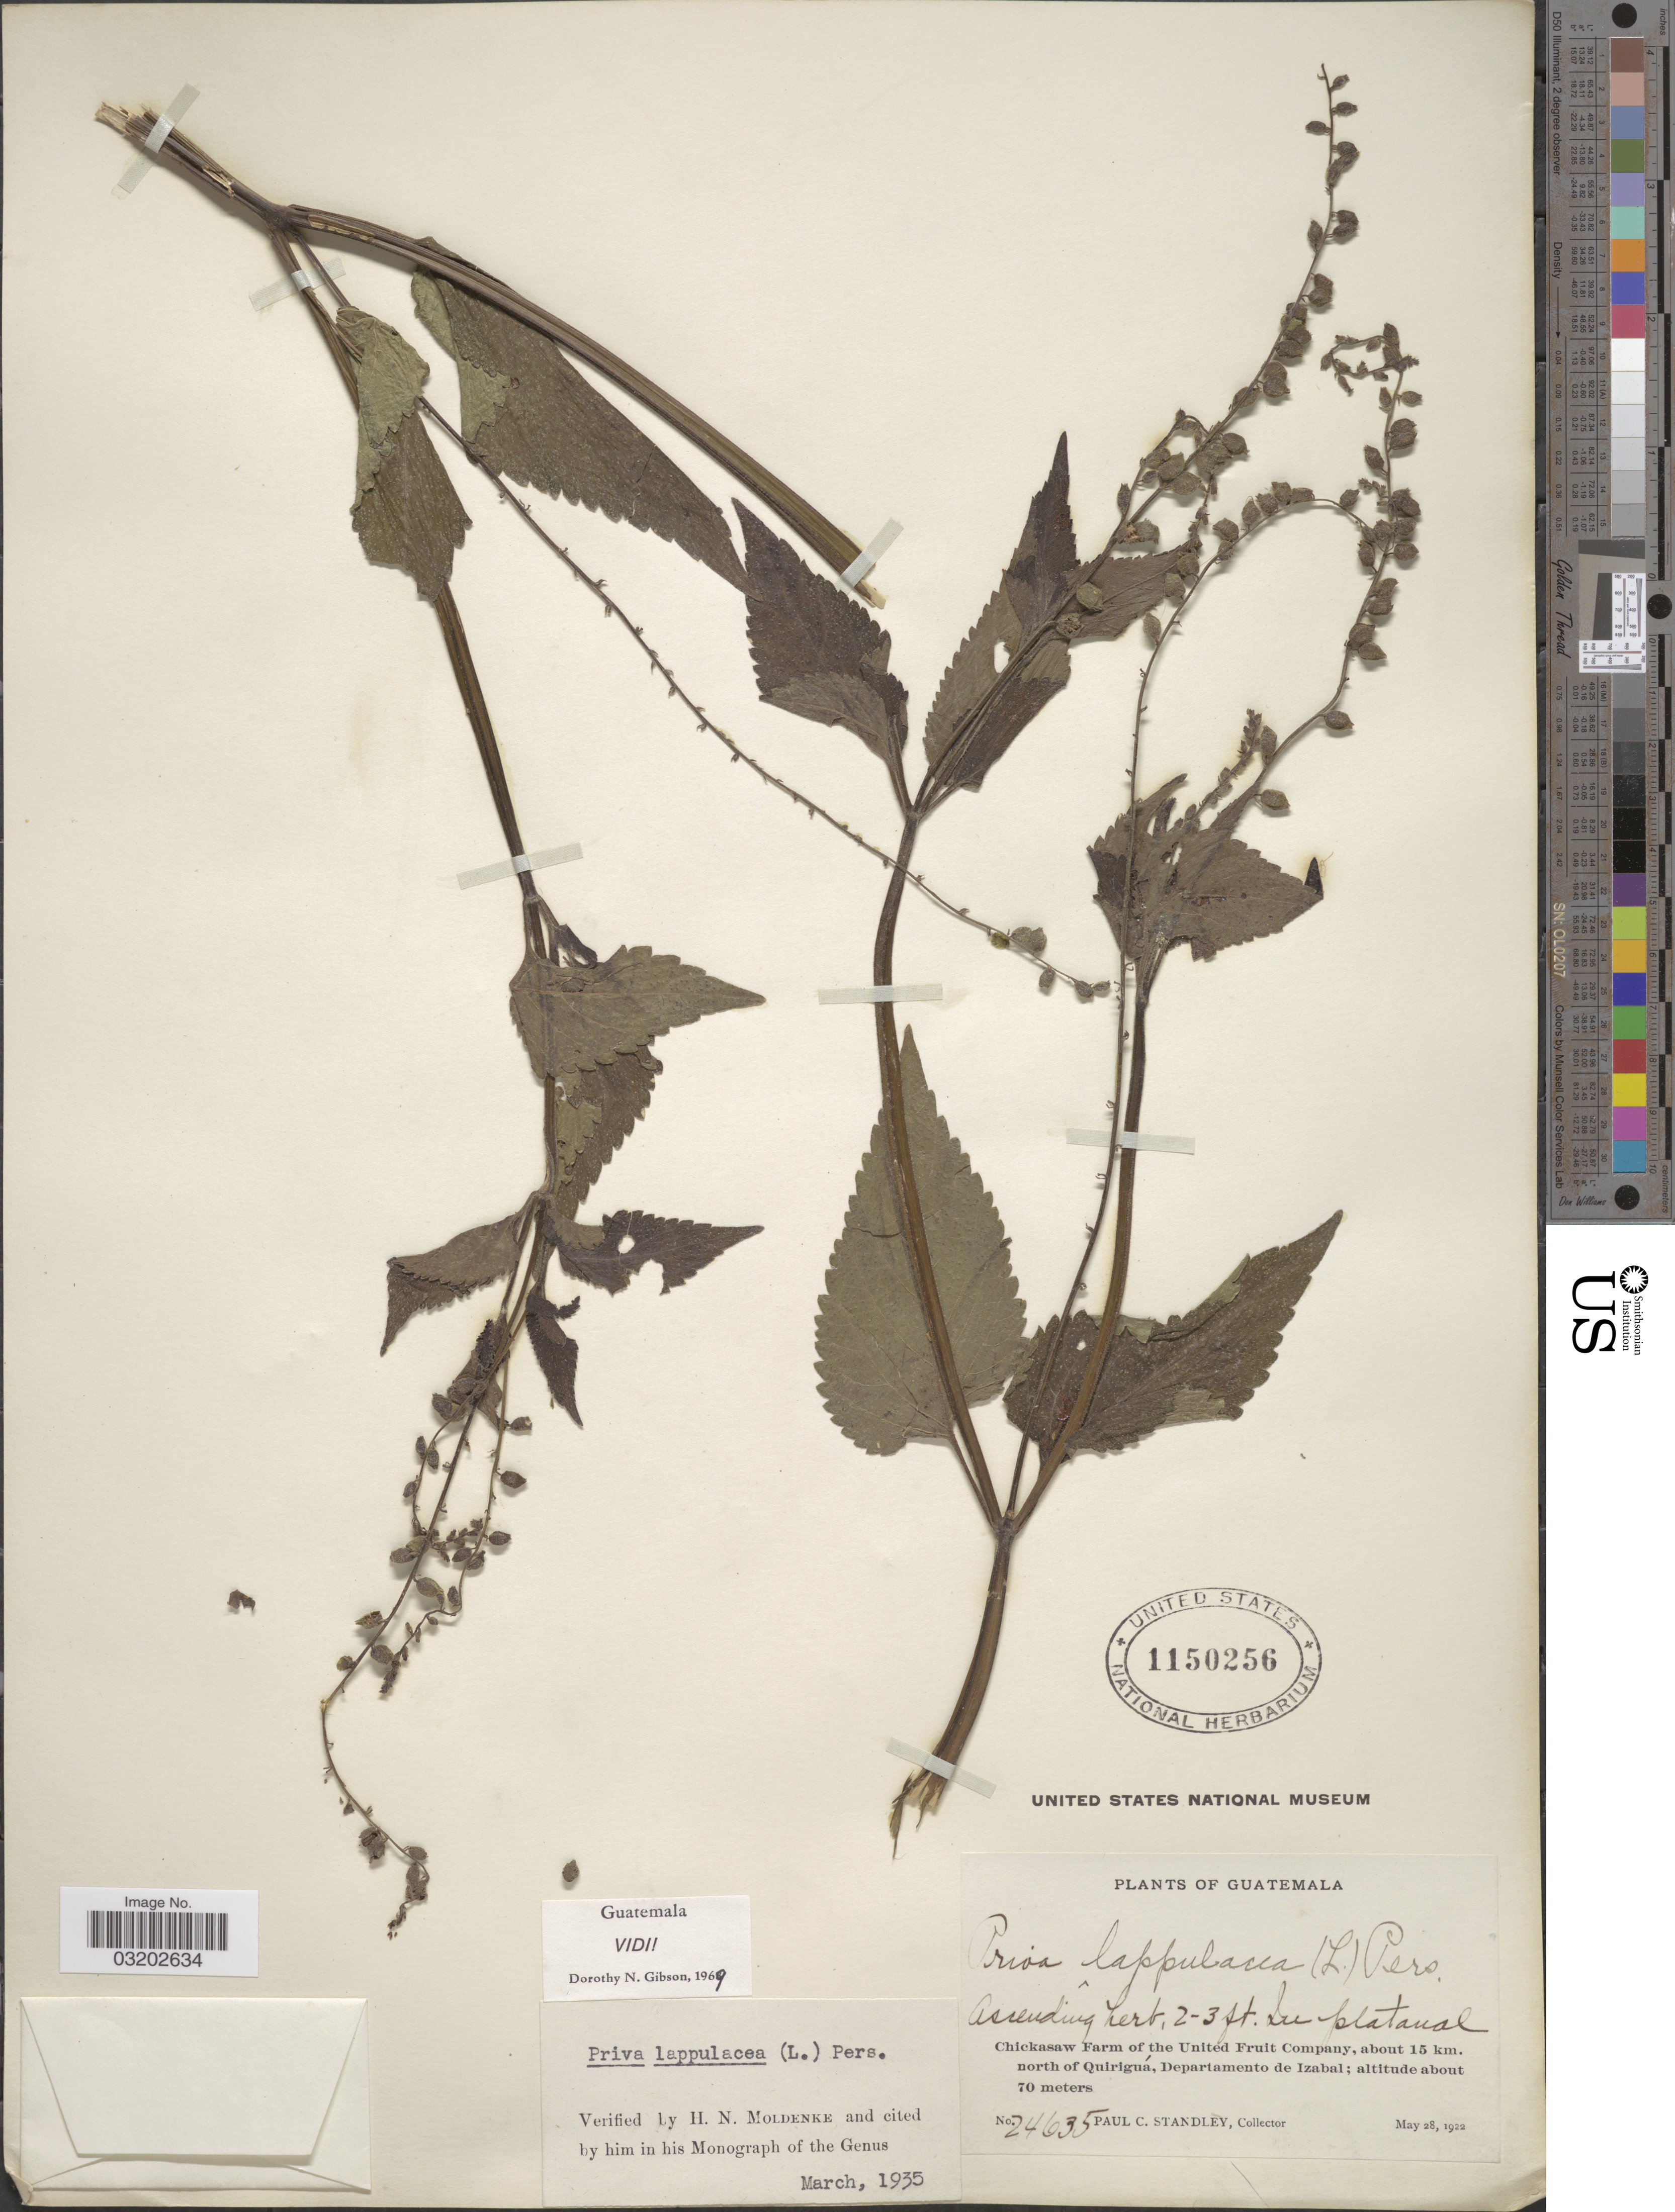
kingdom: Plantae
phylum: Tracheophyta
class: Magnoliopsida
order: Lamiales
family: Verbenaceae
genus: Priva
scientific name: Priva lappulacea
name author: (L.) Pers.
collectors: P. C. Standley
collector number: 24635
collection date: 1922-05-28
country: Guatemala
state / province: Izabal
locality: Chickasaw Farm of the United Fruit Company, about 15 km. north of Quiriguá, Departamento de Izabal.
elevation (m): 70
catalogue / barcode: US 1150256